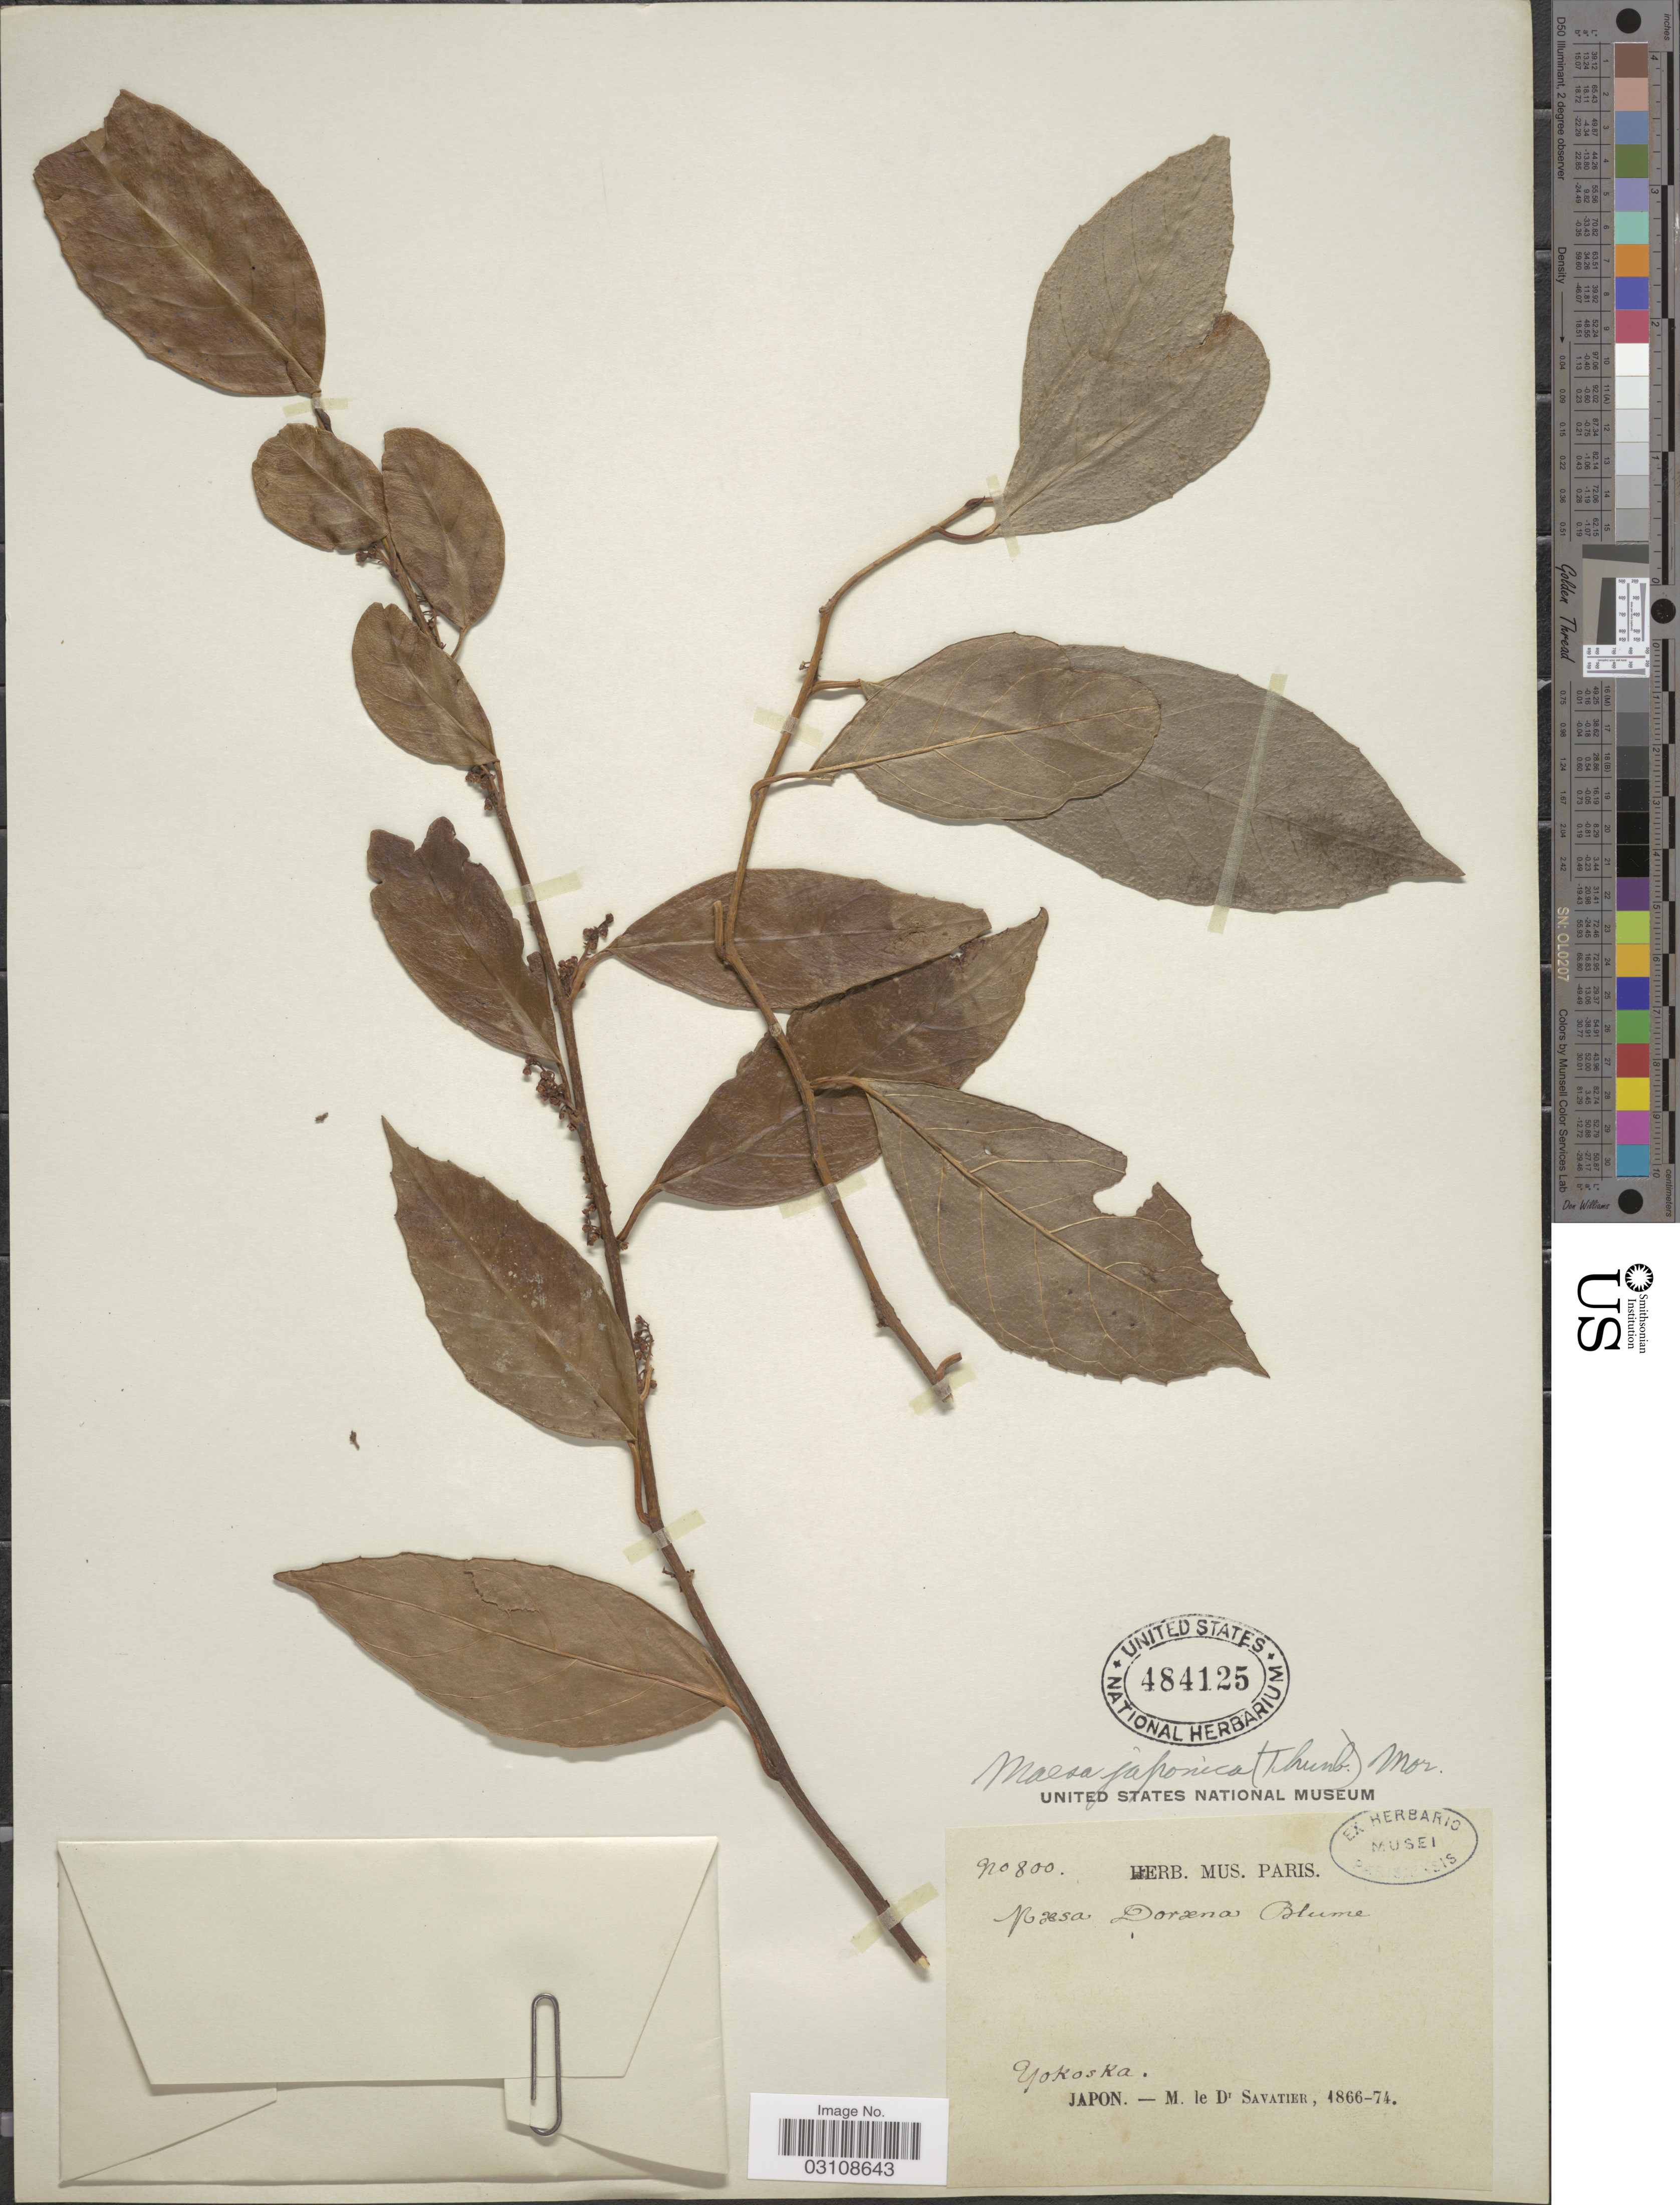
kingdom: Plantae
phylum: Tracheophyta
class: Magnoliopsida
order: Ericales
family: Primulaceae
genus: Maesa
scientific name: Maesa japonica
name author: Merr.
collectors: Savatier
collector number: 800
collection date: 1866/1874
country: Japan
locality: Yokoska.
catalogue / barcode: US 484125